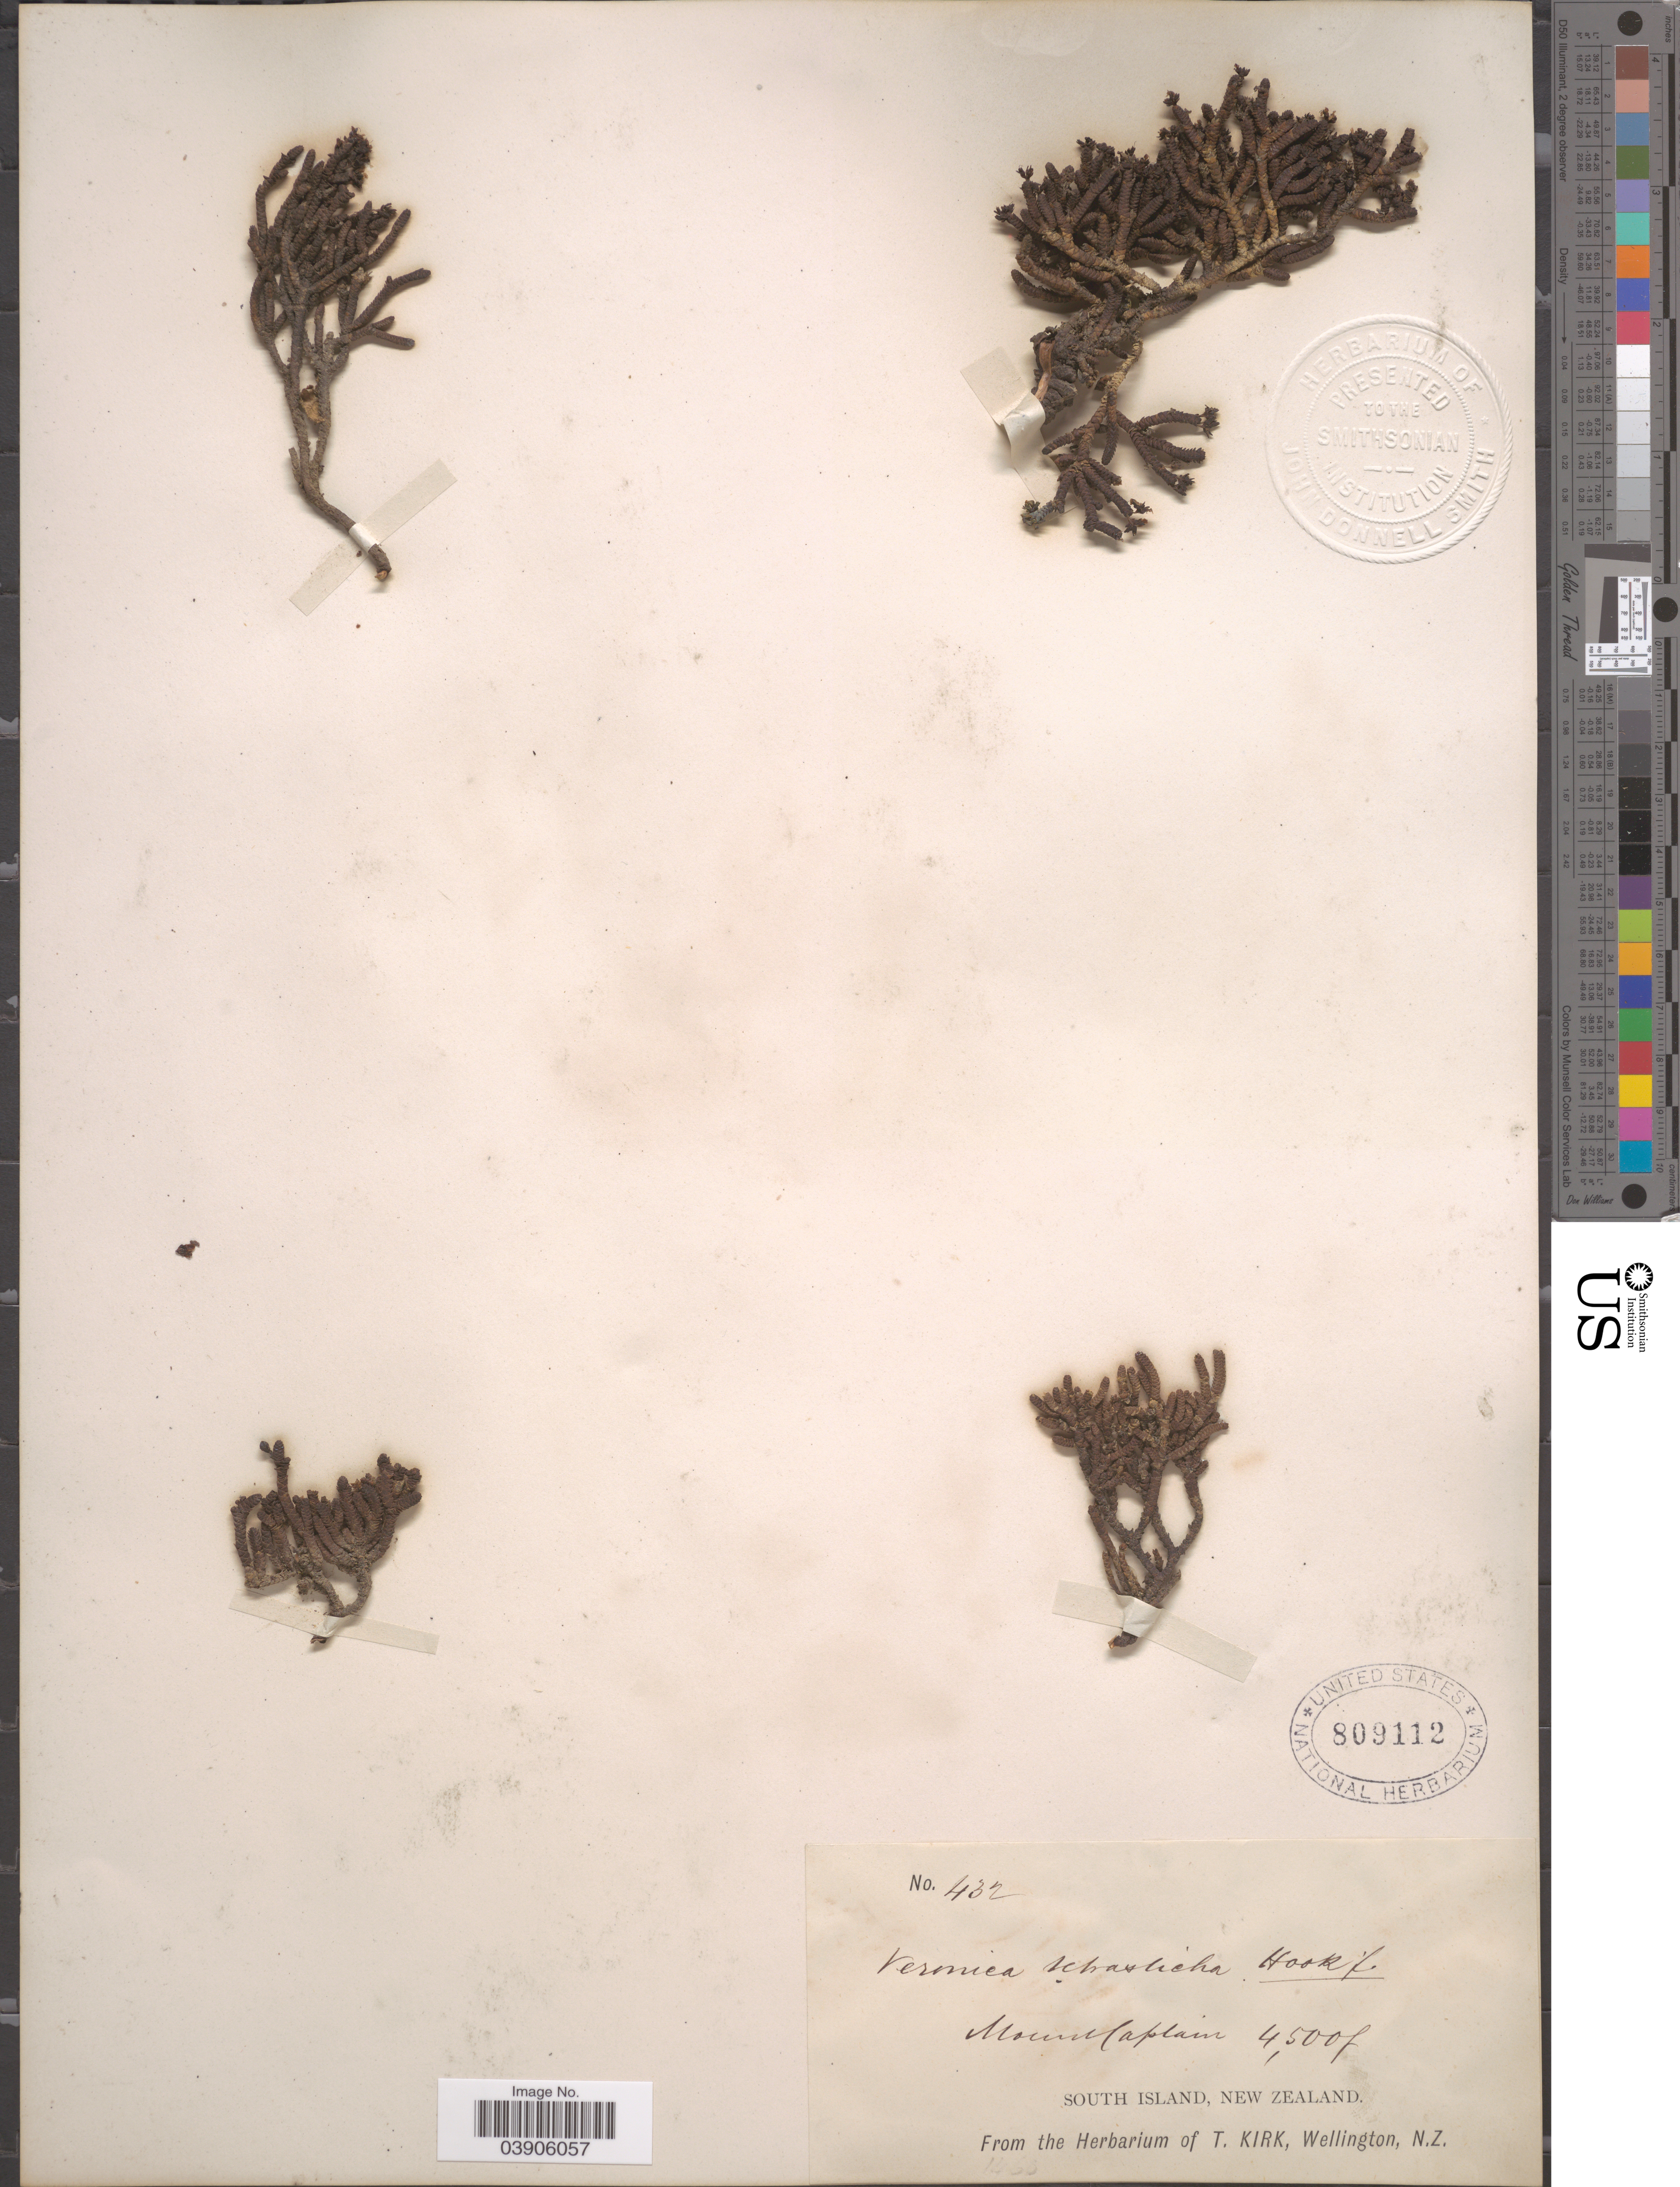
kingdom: Plantae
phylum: Tracheophyta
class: Magnoliopsida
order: Lamiales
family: Plantaginaceae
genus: Hebe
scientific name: Hebe tetrasticha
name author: (Hook. f.) Andersen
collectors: ex herb. T. Kirk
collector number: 432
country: New Zealand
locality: Mount aplain. South Island.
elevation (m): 1372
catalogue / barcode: US 809112